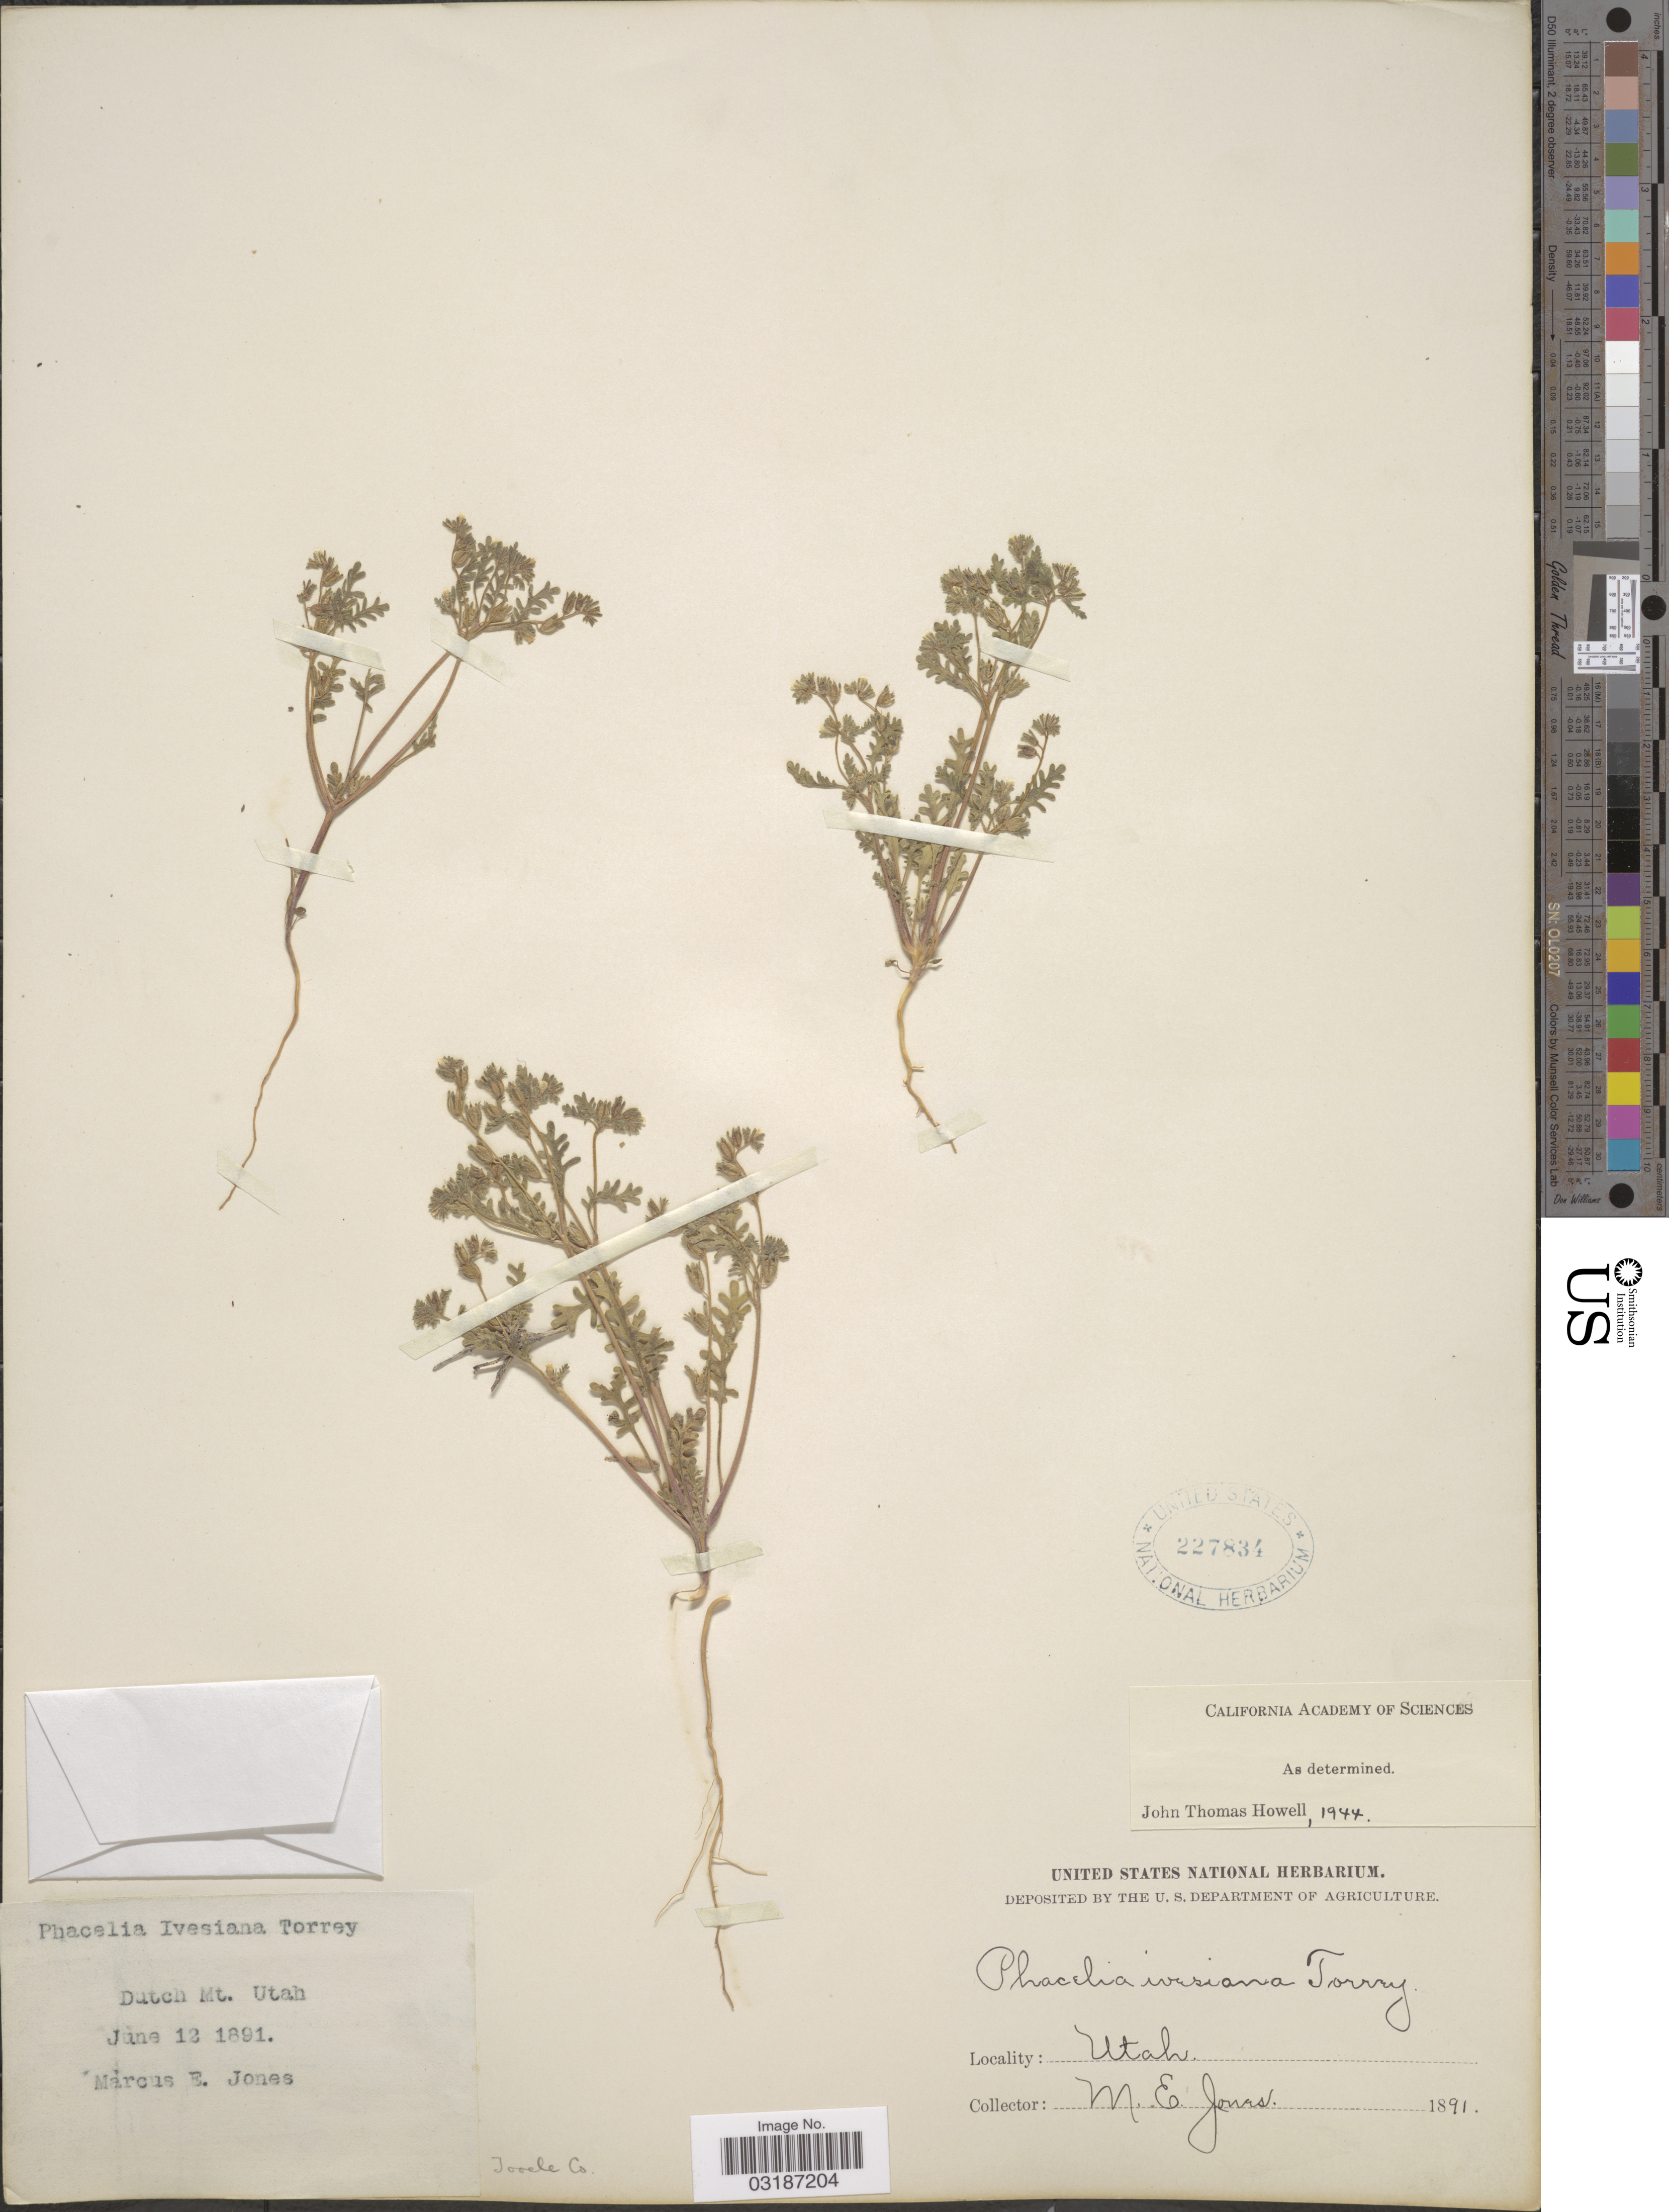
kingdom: Plantae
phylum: Tracheophyta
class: Magnoliopsida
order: Boraginales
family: Hydrophyllaceae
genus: Phacelia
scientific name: Phacelia ivesiana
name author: Torr.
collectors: M. E. Jones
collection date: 1891-06-12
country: United States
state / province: Utah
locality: Dutch Mt. Tooele Co.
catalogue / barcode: US 227834